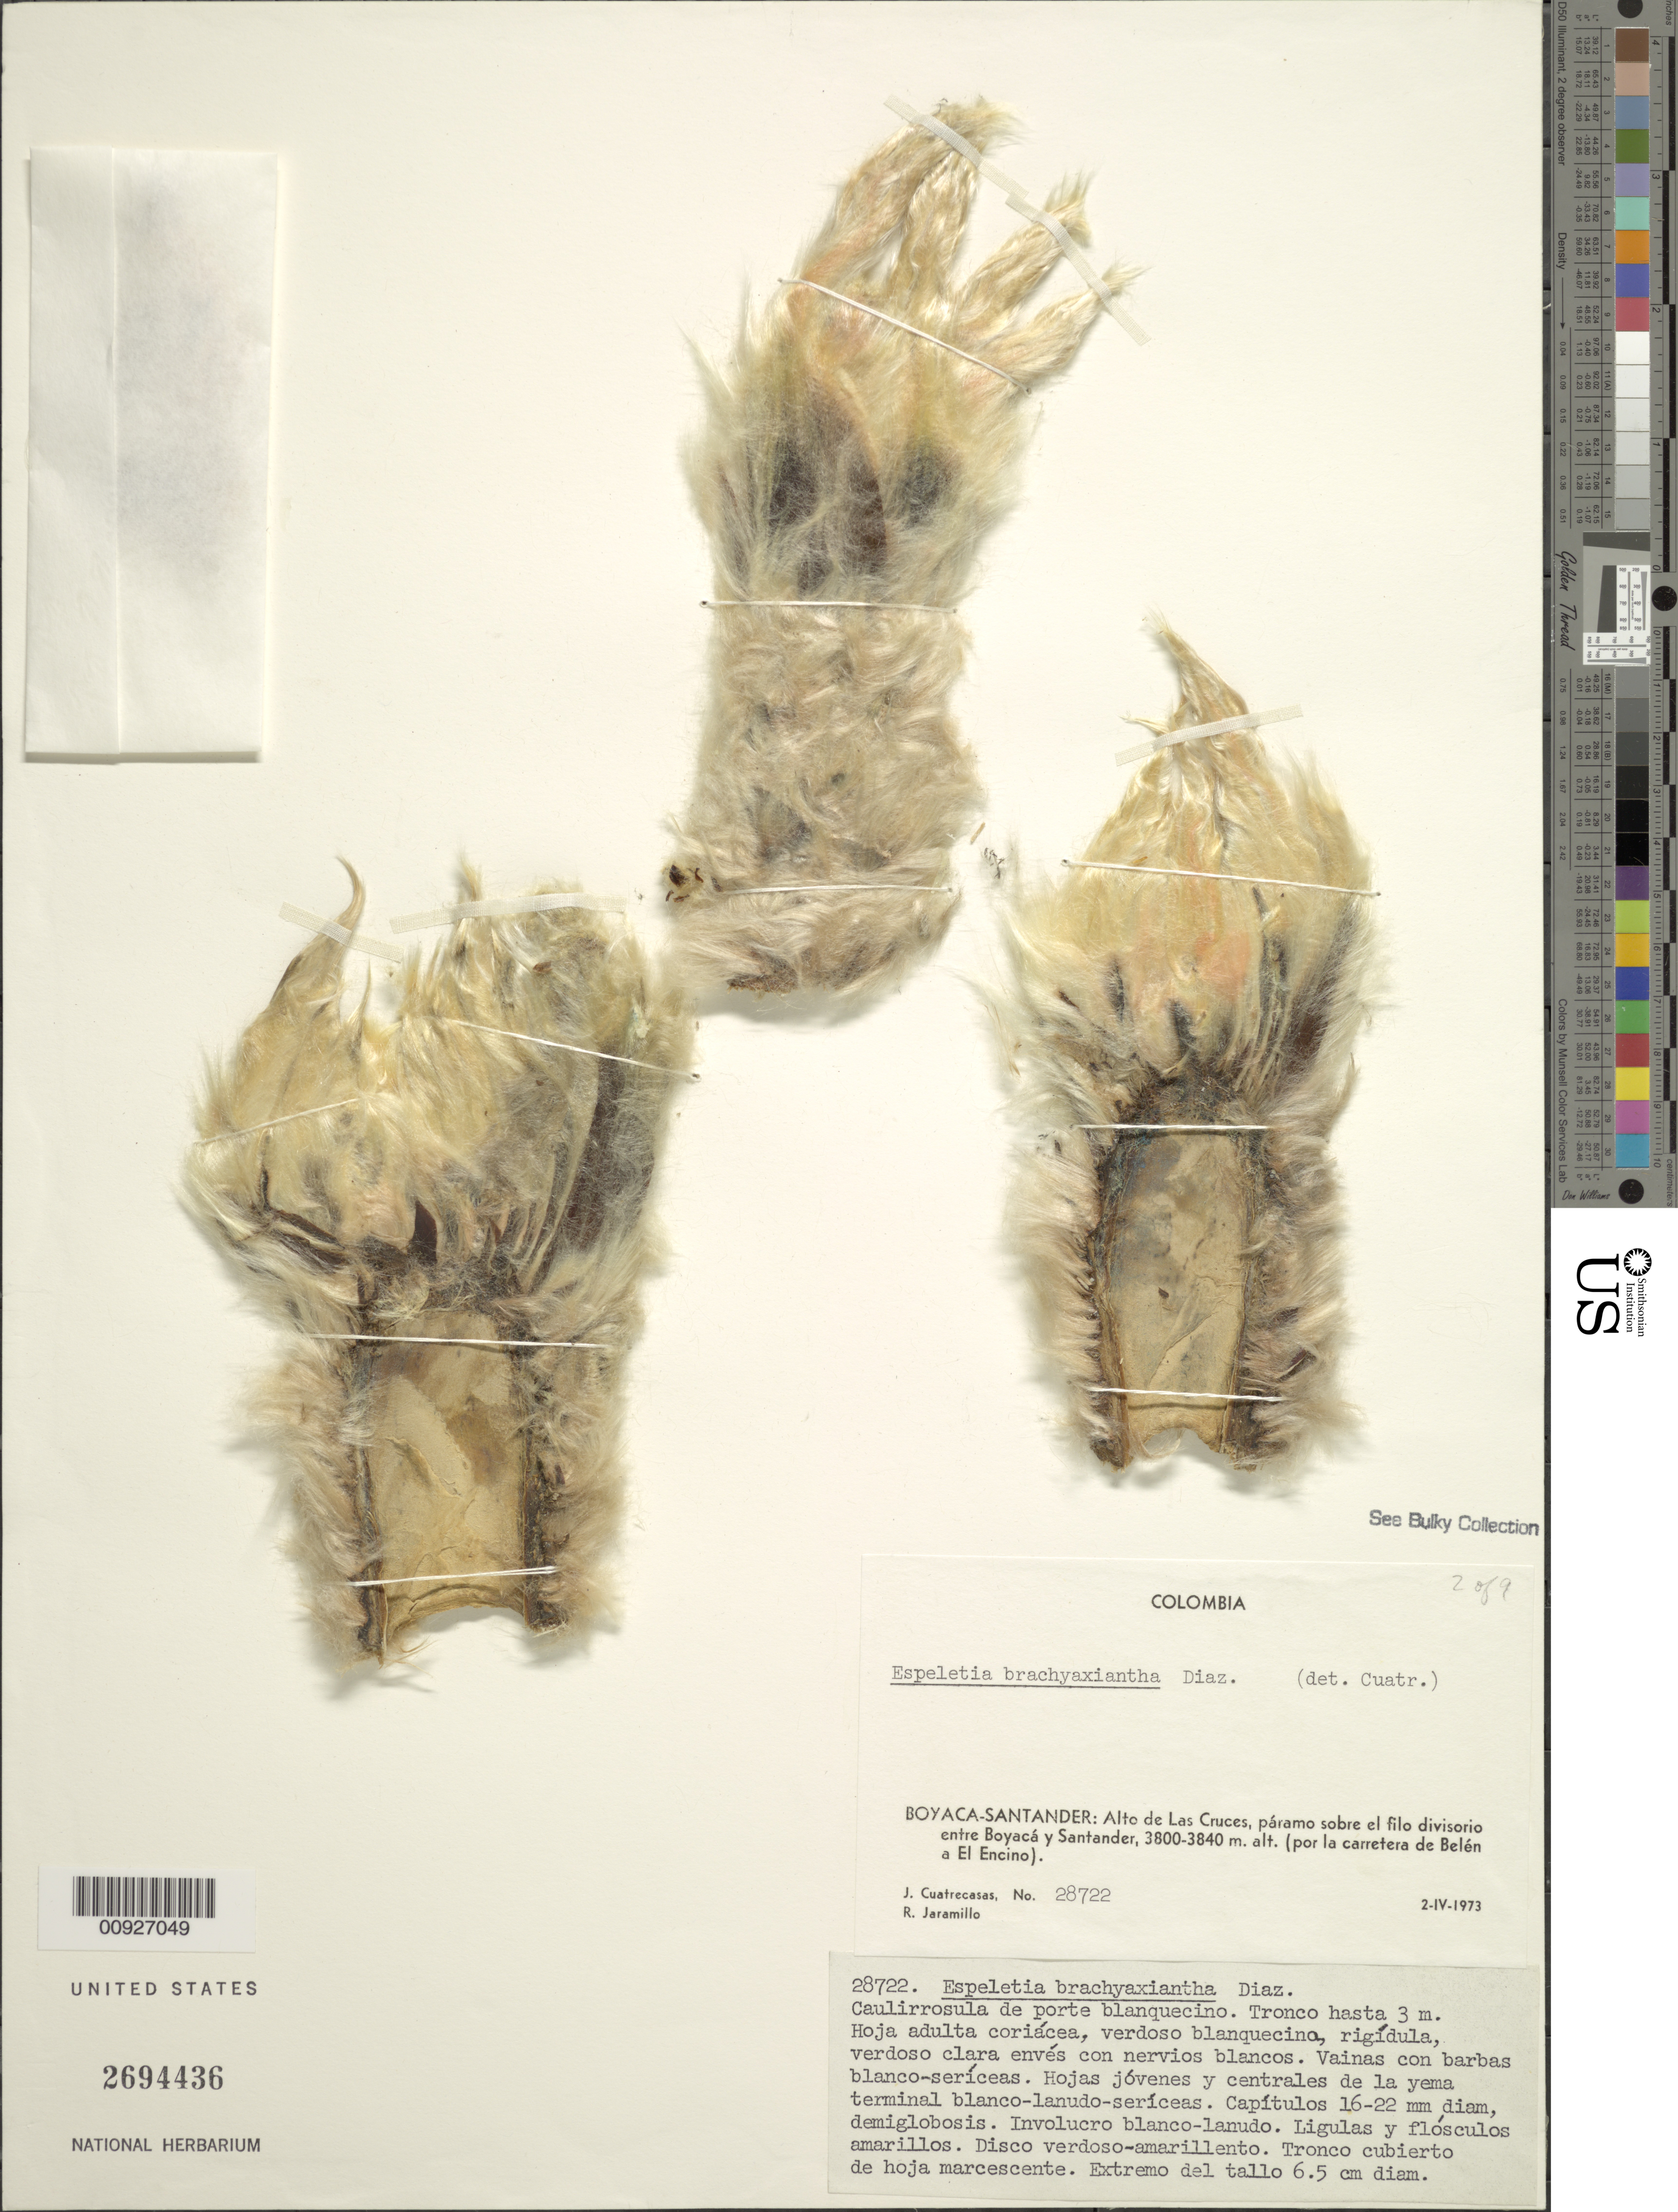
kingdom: Plantae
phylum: Tracheophyta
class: Magnoliopsida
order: Asterales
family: Asteraceae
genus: Espeletia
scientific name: Espeletia brachyaxiantha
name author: S. Díaz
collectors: J. Cuatrecasas & R. Jaramillo M.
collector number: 28722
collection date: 1973-04-02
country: Colombia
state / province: Boyacá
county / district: Santander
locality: Alto de Las Cruces, páramo sobre el filo divisorio entre Boyacá y Santander, (por la carretera de Belén a El Encino).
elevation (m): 3800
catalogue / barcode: US 2694436